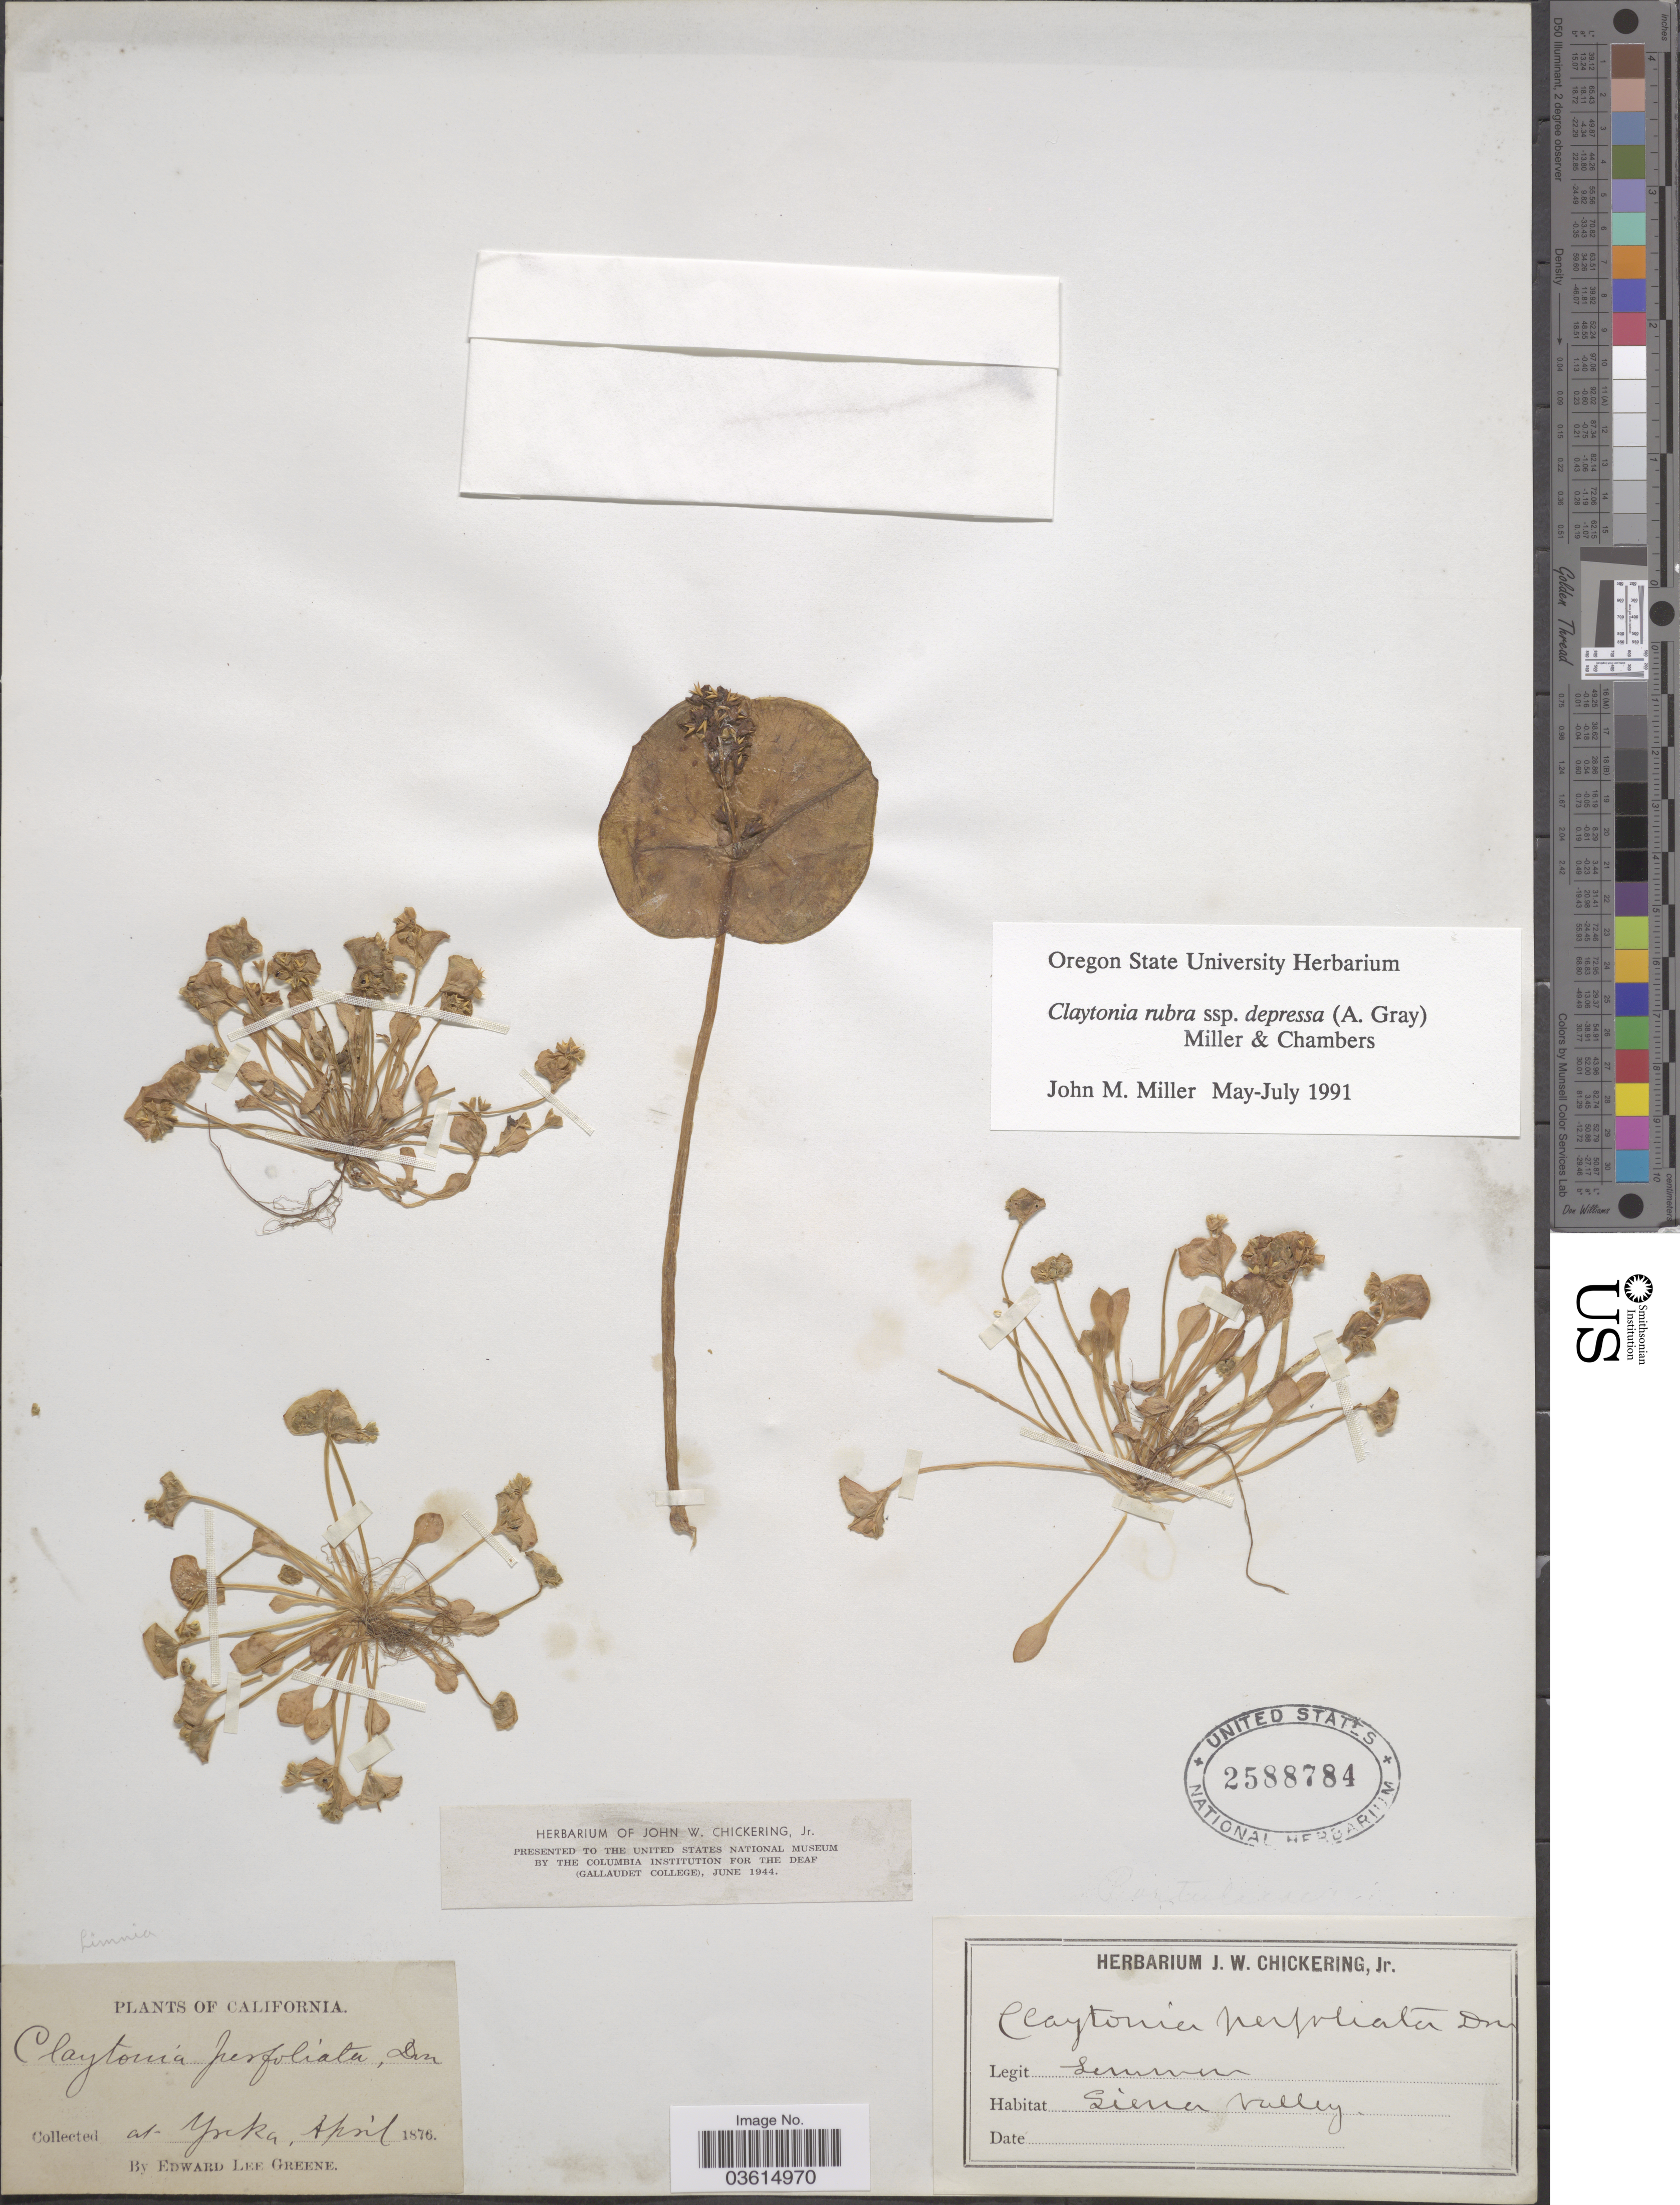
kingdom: Plantae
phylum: Tracheophyta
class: Magnoliopsida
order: Caryophyllales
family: Montiaceae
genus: Claytonia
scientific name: Claytonia rubra subsp. depressa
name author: (A. Gray) Mill. & Chambers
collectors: E. L. Greene & -- Lemmon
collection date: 1876-04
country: United States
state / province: California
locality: Yreka. Sierra Valley.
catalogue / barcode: US 2588784